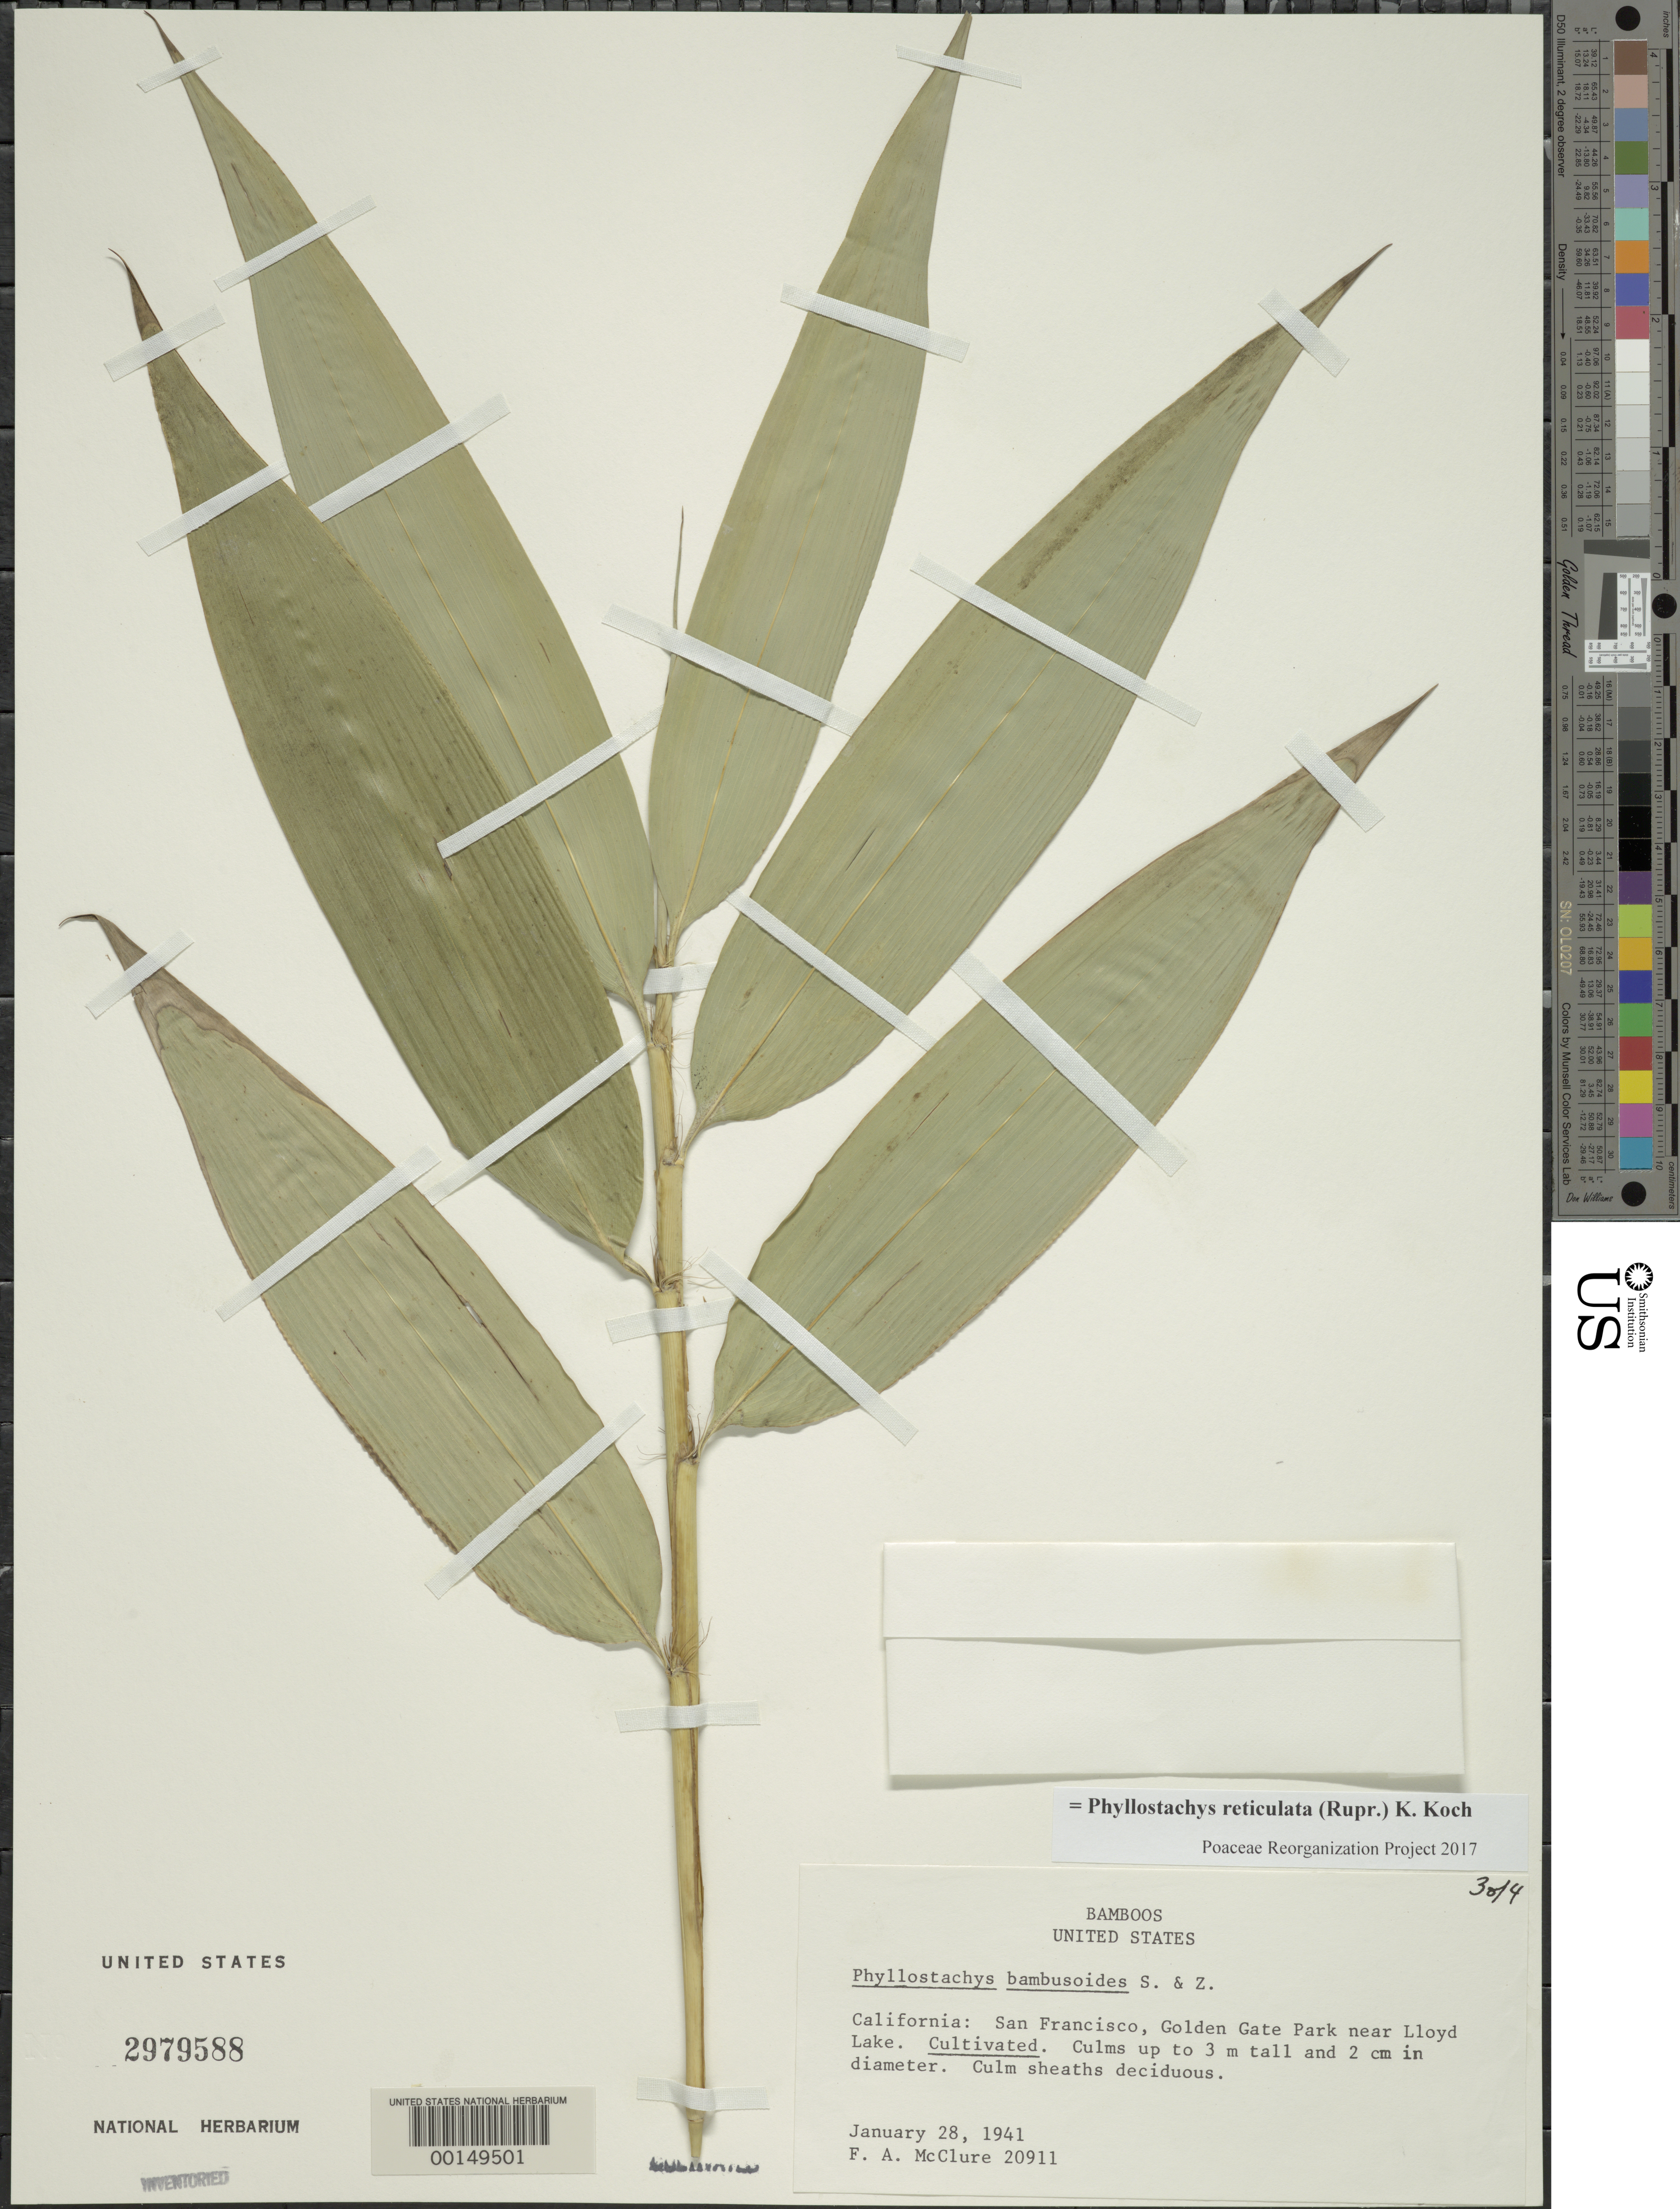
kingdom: Plantae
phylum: Tracheophyta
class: Liliopsida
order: Poales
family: Poaceae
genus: Phyllostachys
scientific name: Phyllostachys reticulata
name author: (Rupr.) K. Koch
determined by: Poaceae Reorganization Project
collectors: F. A. McClure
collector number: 20911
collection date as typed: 28 Jan 1941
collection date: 1941-01-28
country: United States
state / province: California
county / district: San Francisco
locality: San francisco, lloyd lake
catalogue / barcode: US 2979588